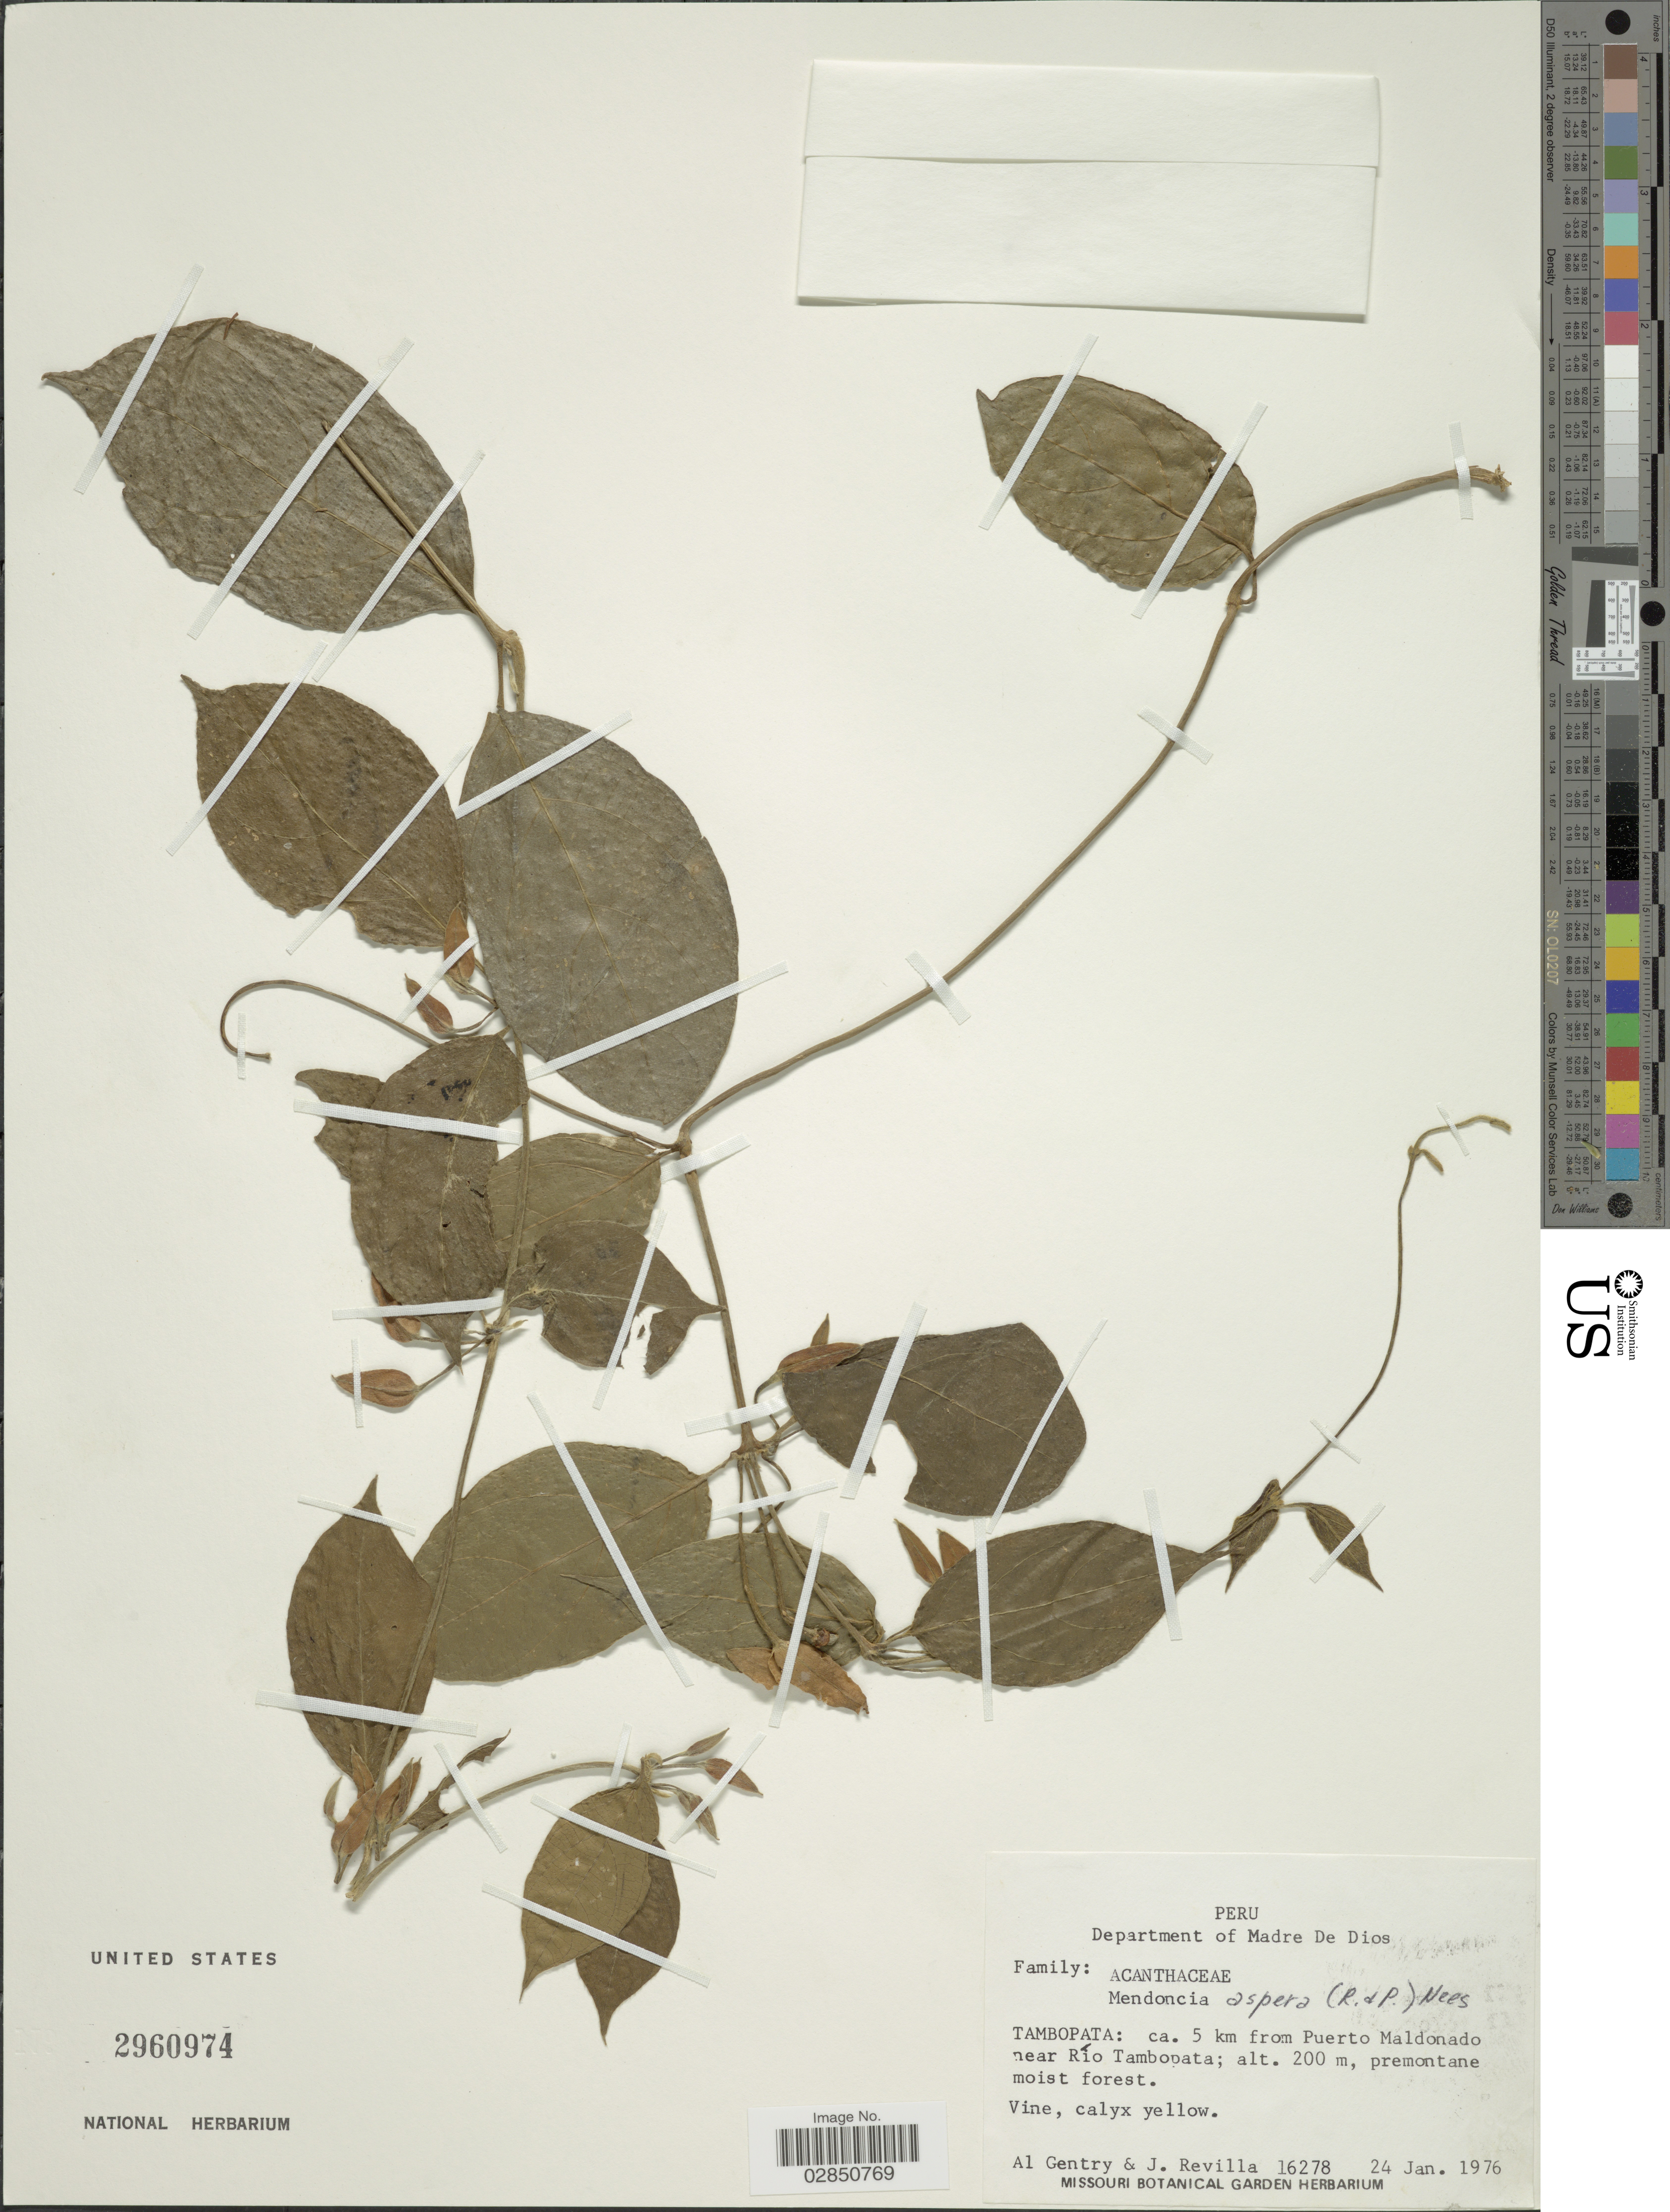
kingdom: Plantae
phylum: Tracheophyta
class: Magnoliopsida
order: Lamiales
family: Acanthaceae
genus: Mendoncia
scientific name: Mendoncia aspera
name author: (Ruiz & Pav.) Nees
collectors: A. H. Gentry & J. Revilla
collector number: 16278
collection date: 1976-01-24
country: Peru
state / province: Madre de Dios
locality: Department of Madre de Dios. Tambopata: ca. 5 km from Puerto Maldonado near Río Tambopata.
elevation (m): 200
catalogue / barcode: US 2960974